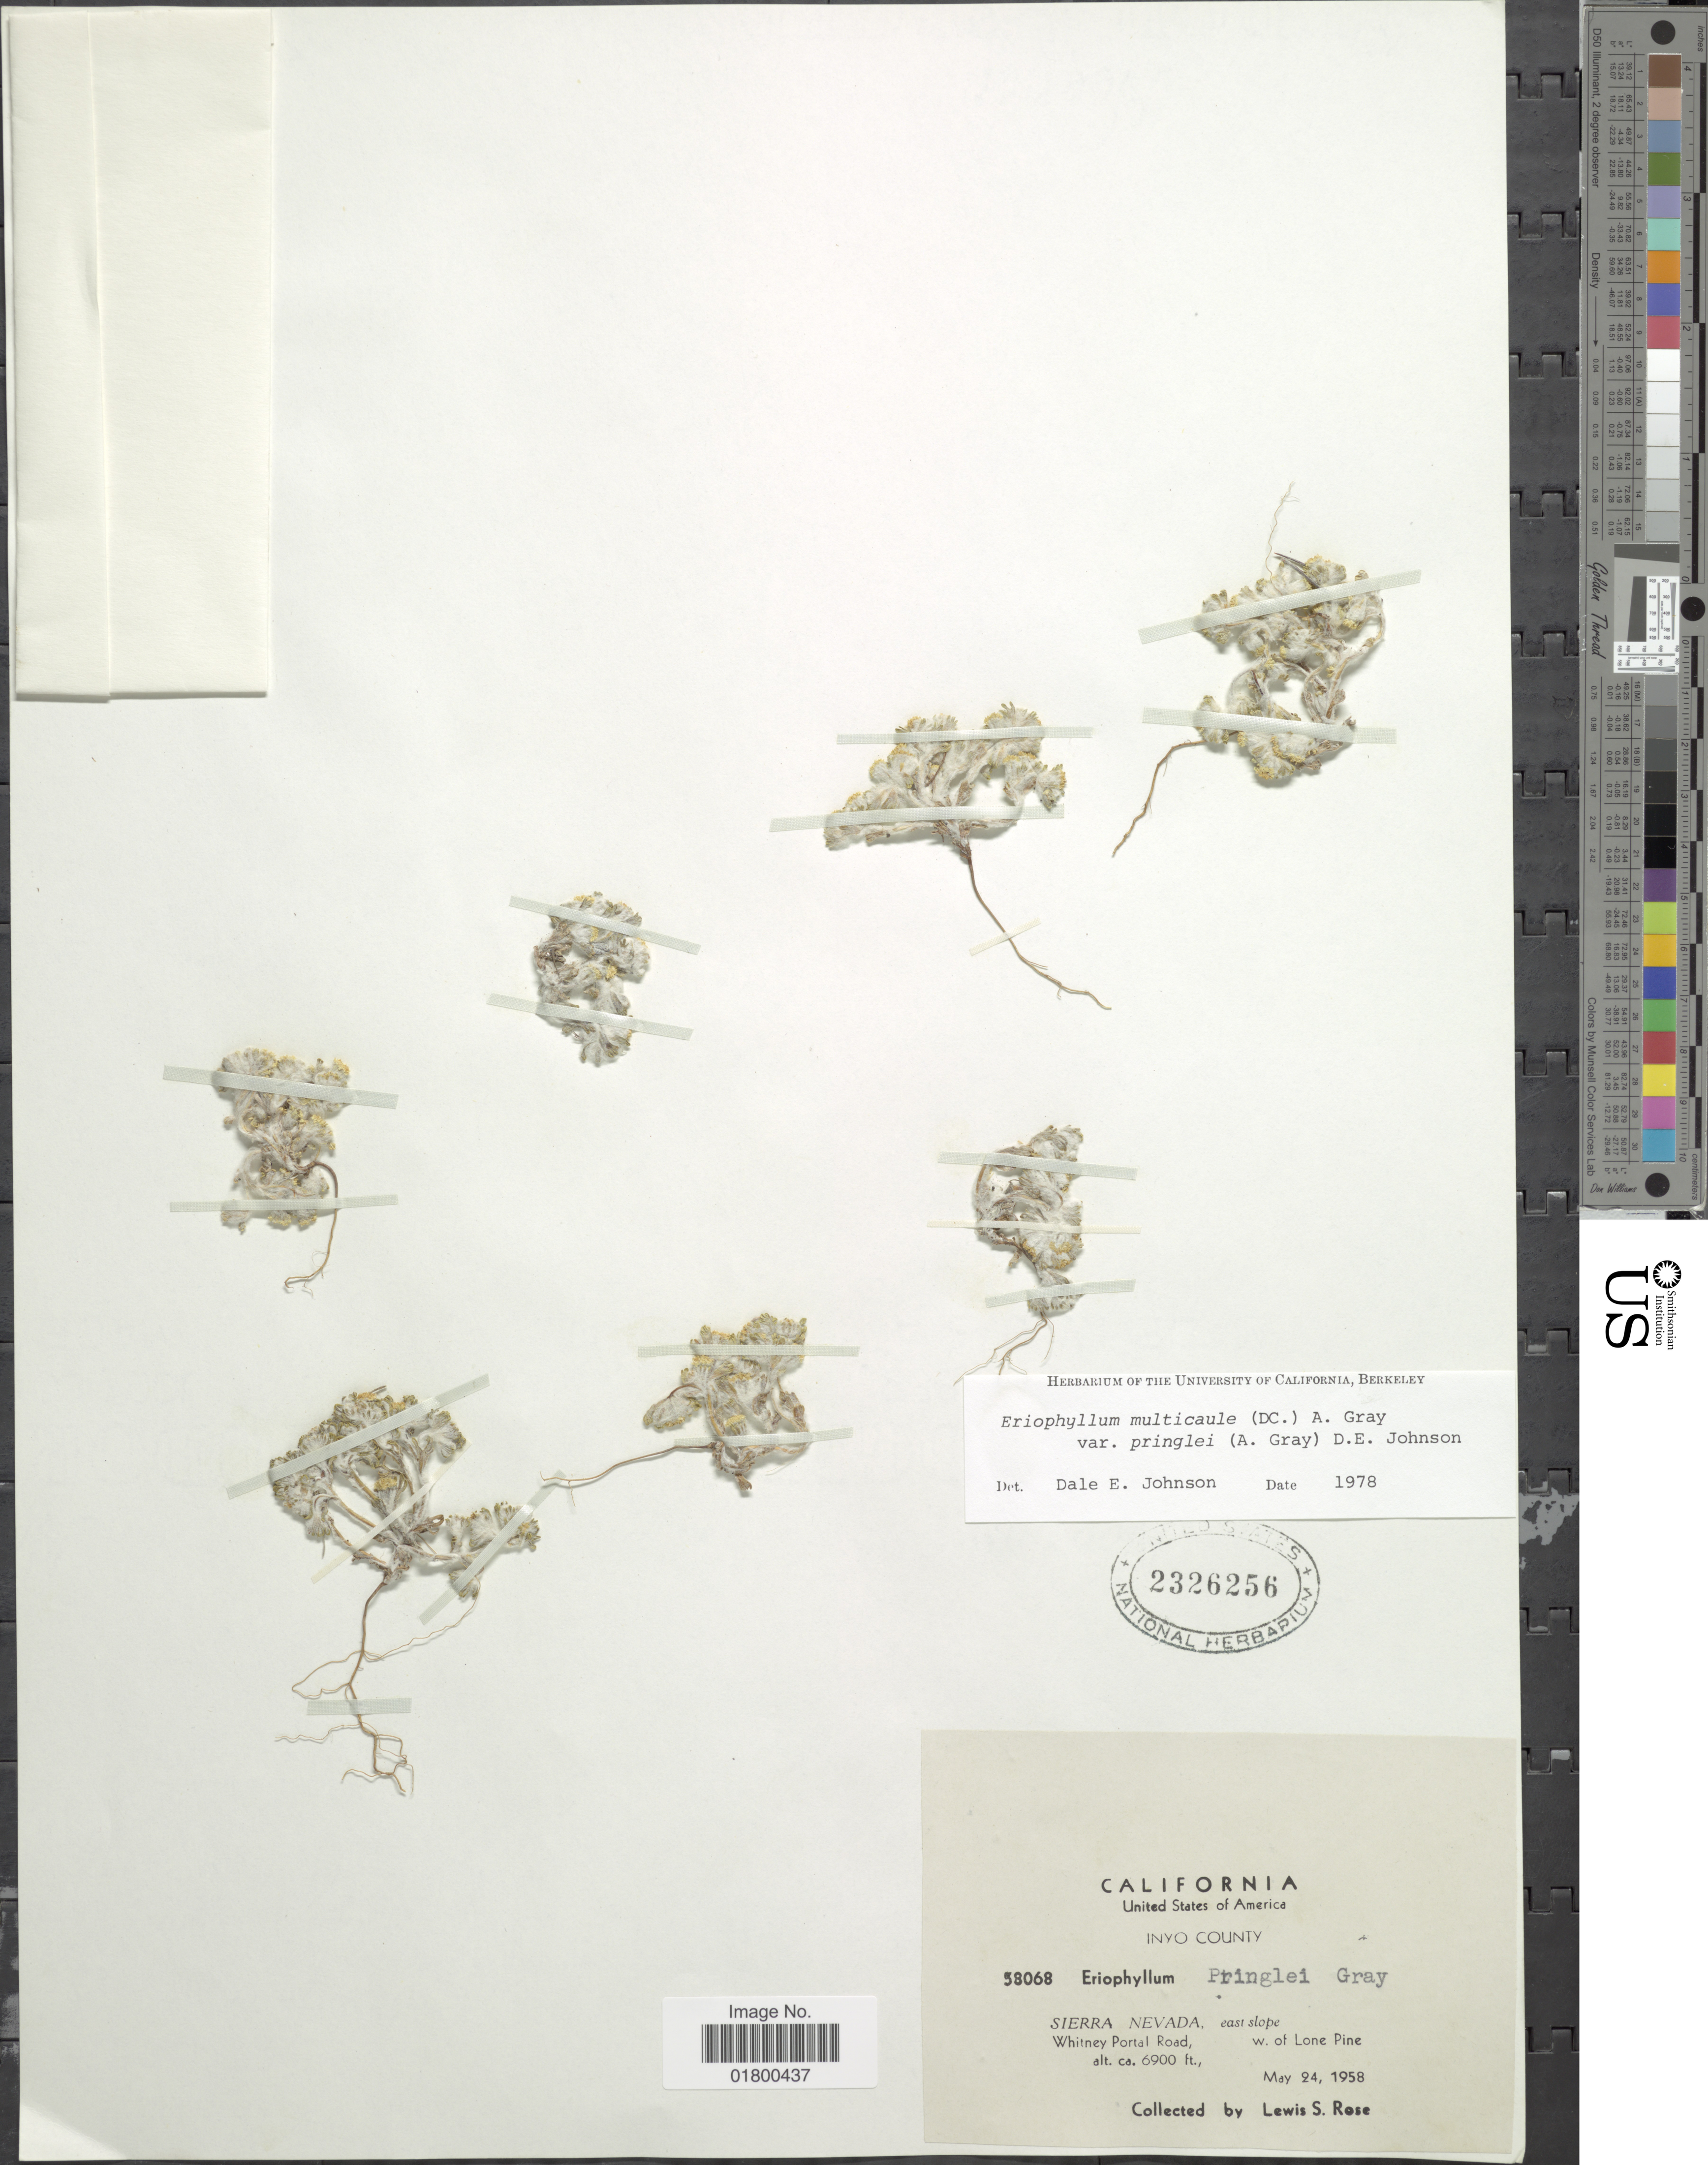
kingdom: Plantae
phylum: Tracheophyta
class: Magnoliopsida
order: Asterales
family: Asteraceae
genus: Eriophyllum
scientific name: Eriophyllum multicaule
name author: (DC.) A. Gray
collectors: L. S. Rose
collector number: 58068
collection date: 1958-05-24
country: United States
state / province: California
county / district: Inyo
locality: Inyo County, Sierra Nevada, east slope, Whitney Portal Road, w. of Lower Pine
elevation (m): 2103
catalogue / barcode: US 2326256